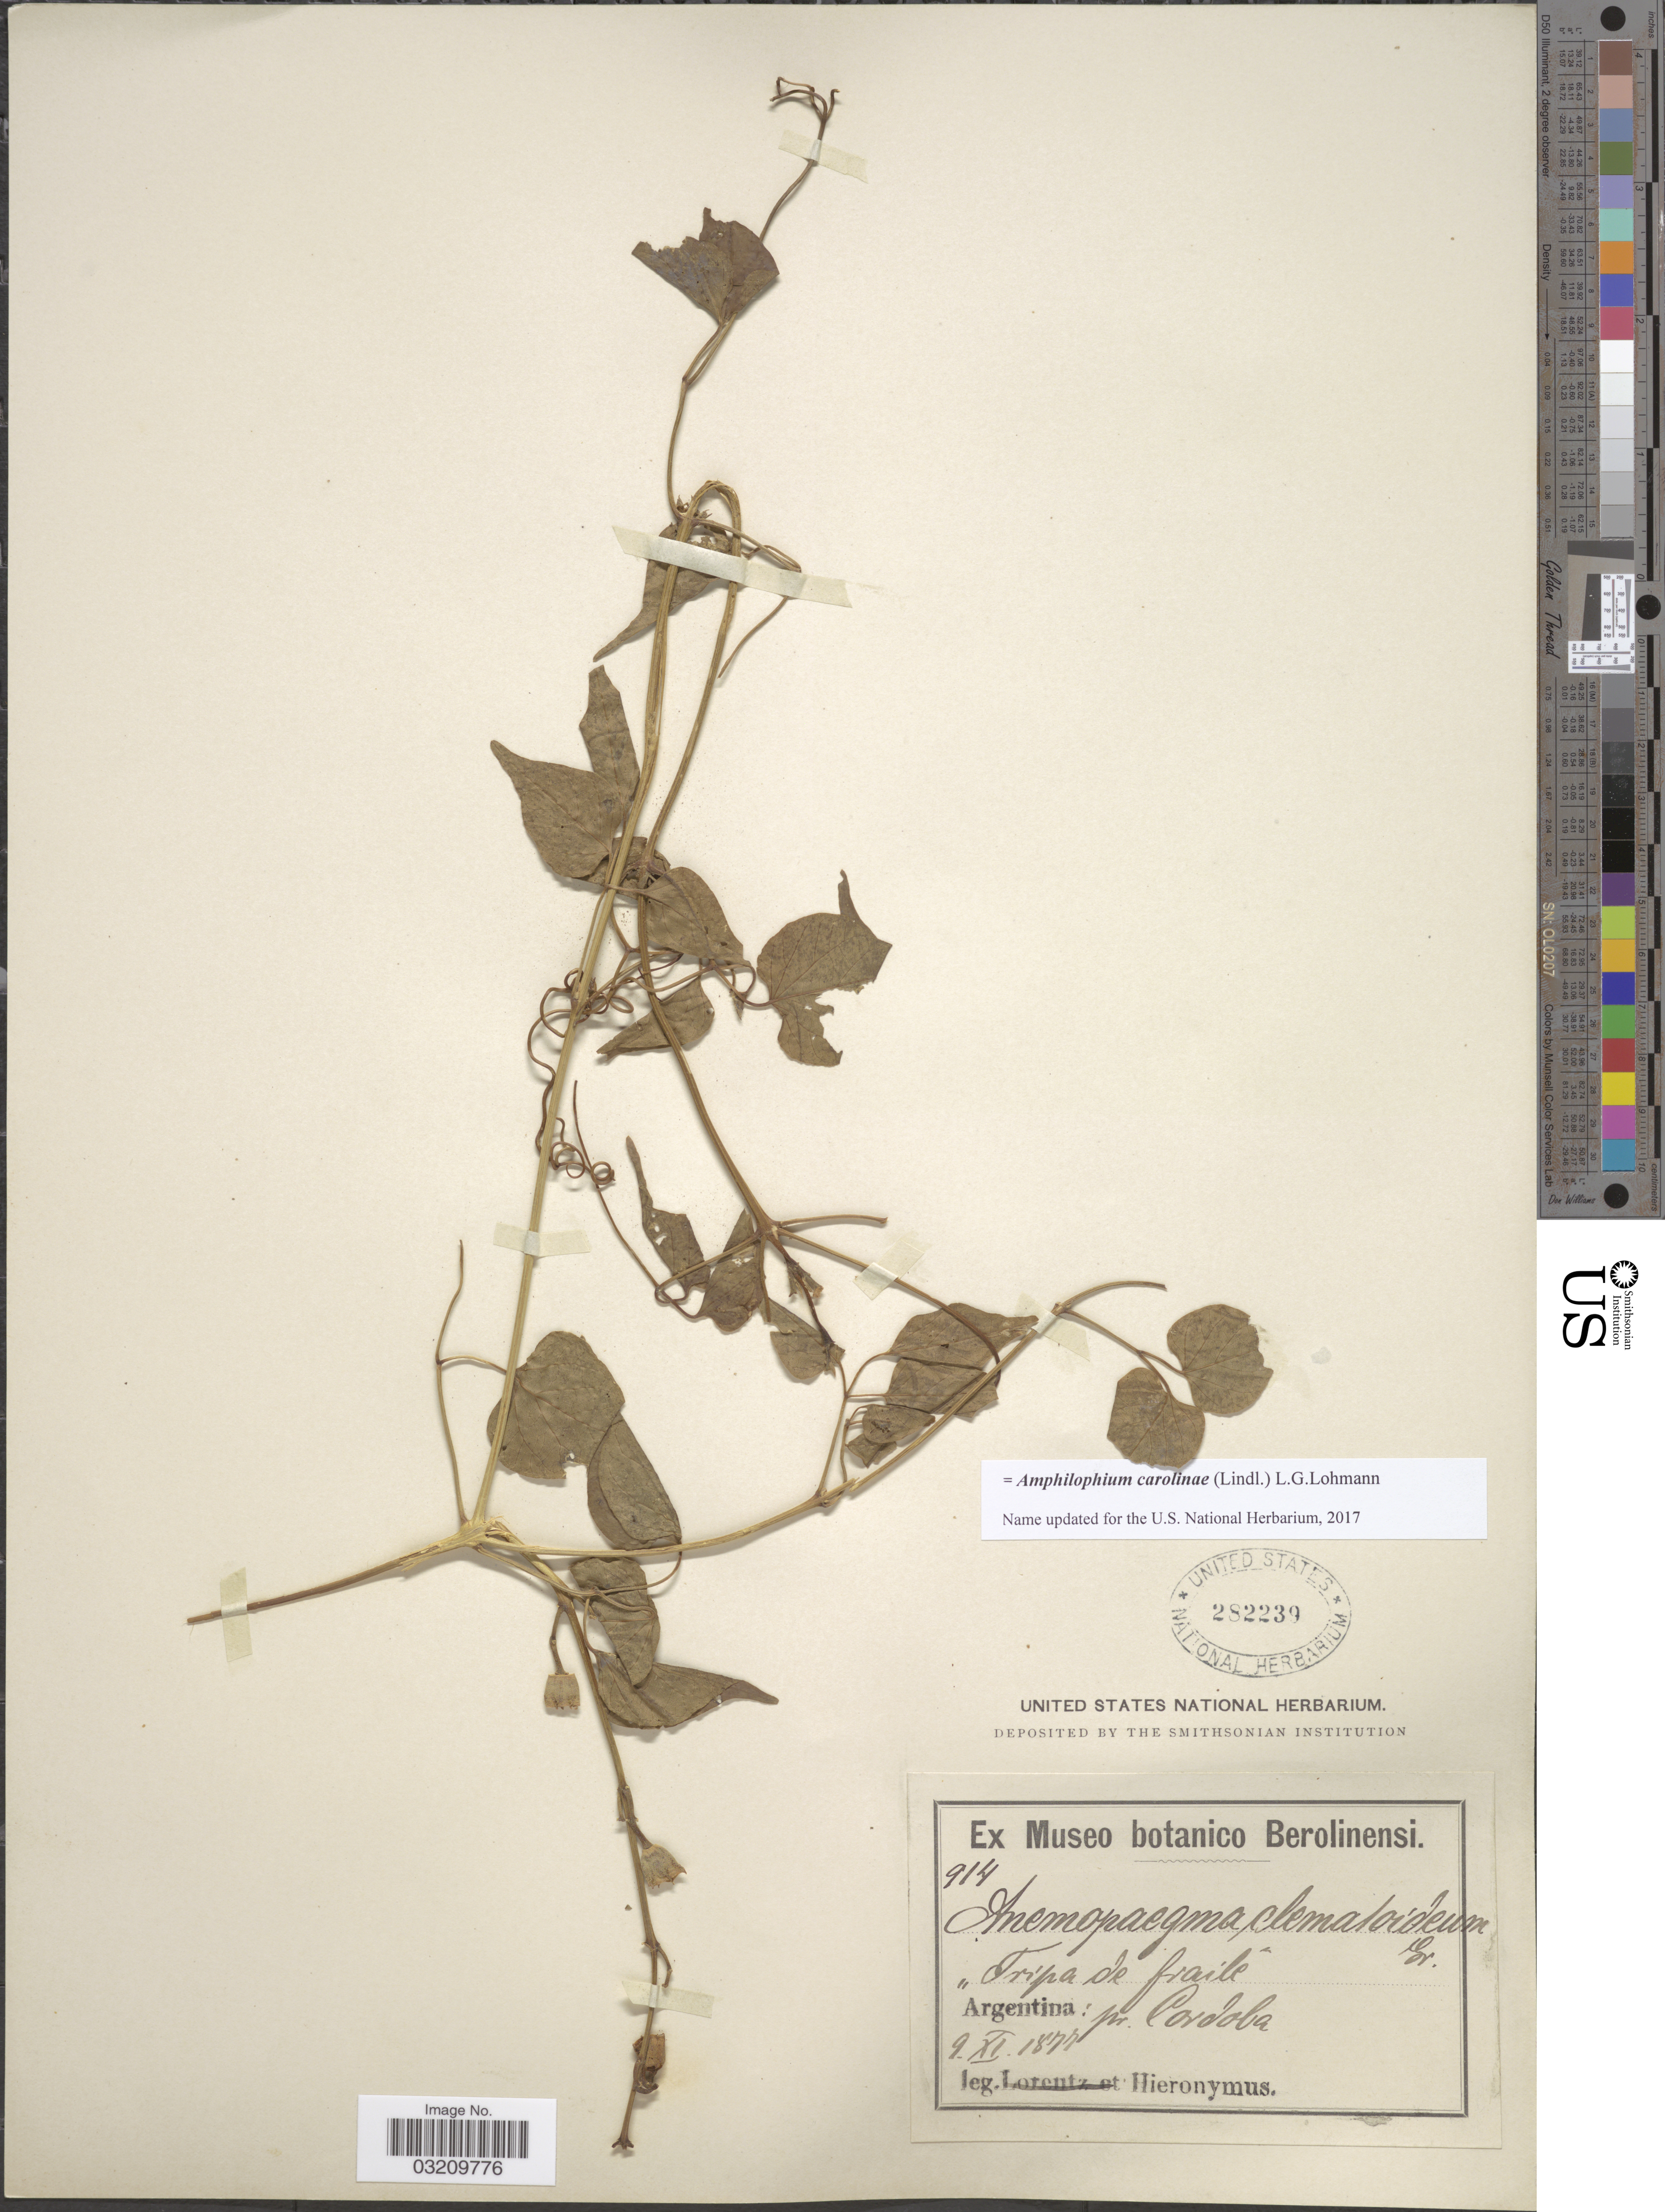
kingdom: Plantae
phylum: Tracheophyta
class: Magnoliopsida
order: Lamiales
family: Bignoniaceae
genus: Amphilophium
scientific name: Amphilophium carolinae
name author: (Lindl.) L.G. Lohmann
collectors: -. Hieronymus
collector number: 914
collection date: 1877-11-09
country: Argentina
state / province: Cordoba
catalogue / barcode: US 282239